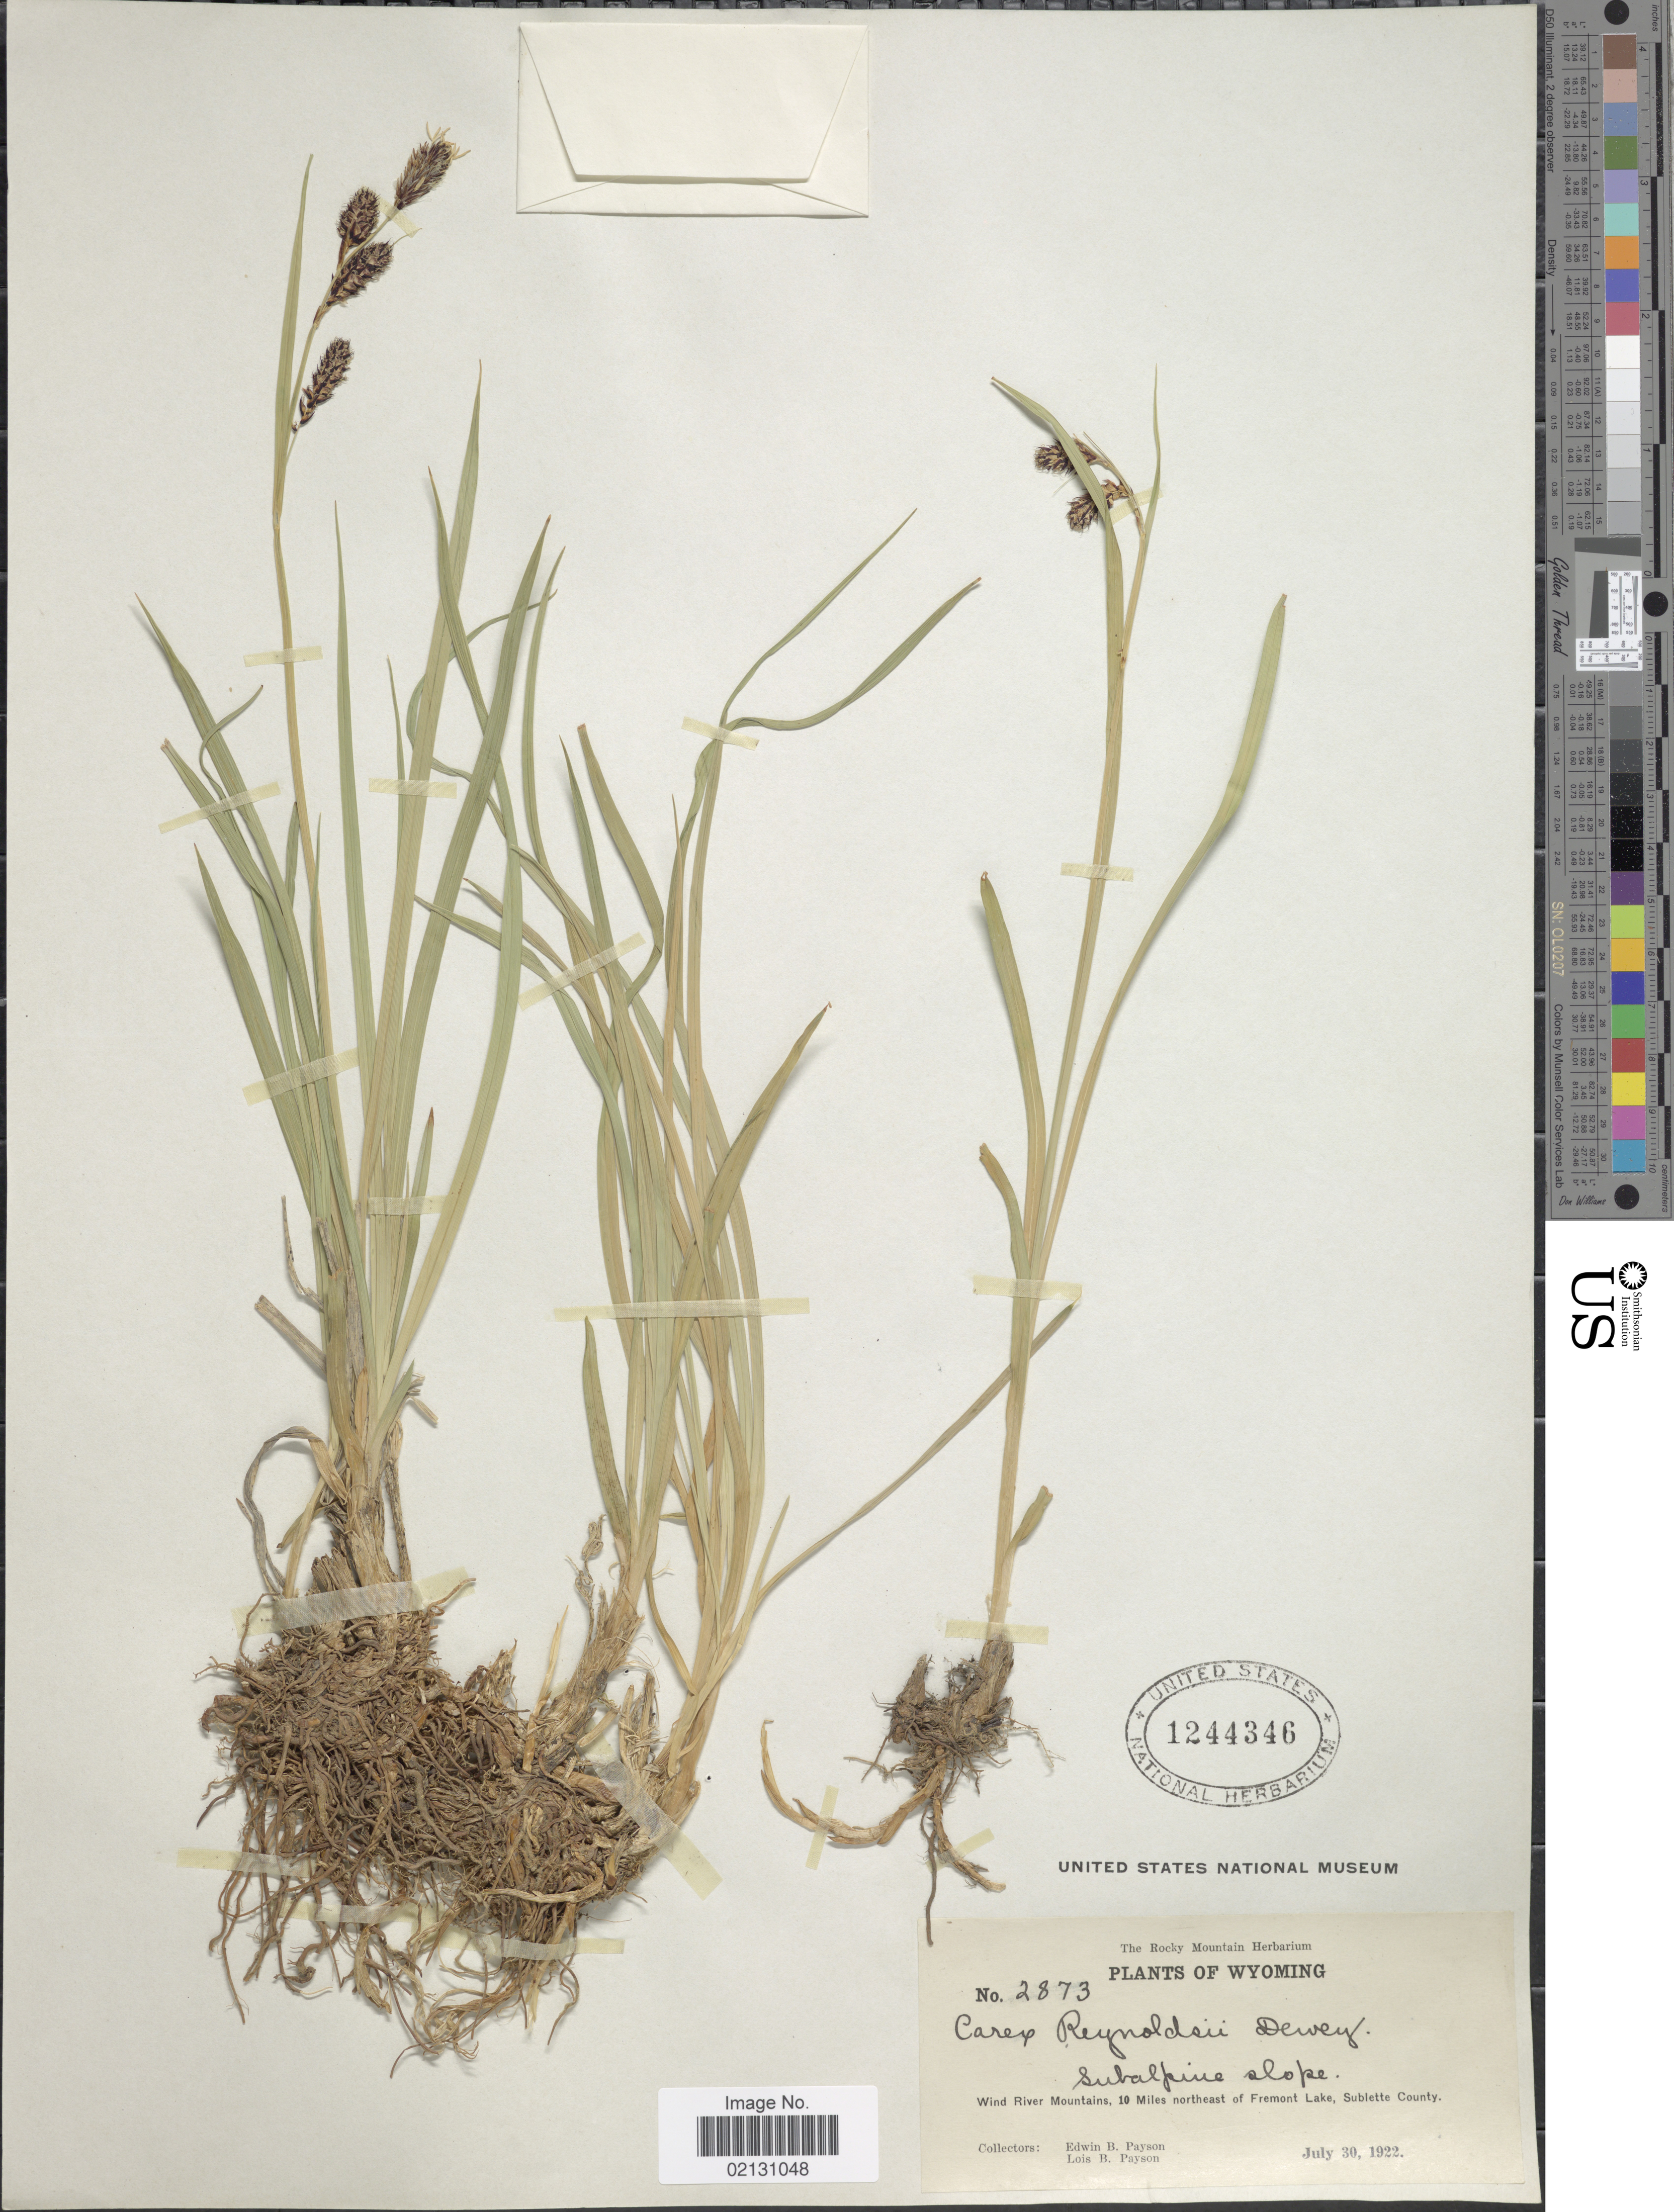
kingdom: Plantae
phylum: Tracheophyta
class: Liliopsida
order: Poales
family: Cyperaceae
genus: Carex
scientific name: Carex raynoldsii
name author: Dewey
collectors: E. B. Payson & L. Payson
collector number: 2873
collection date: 1922-07-30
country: United States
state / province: Wyoming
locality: Subalpine slope, Wind River Mountains, 10 Miles northeast of Fremont Lake, Sublette County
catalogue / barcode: US 1244346